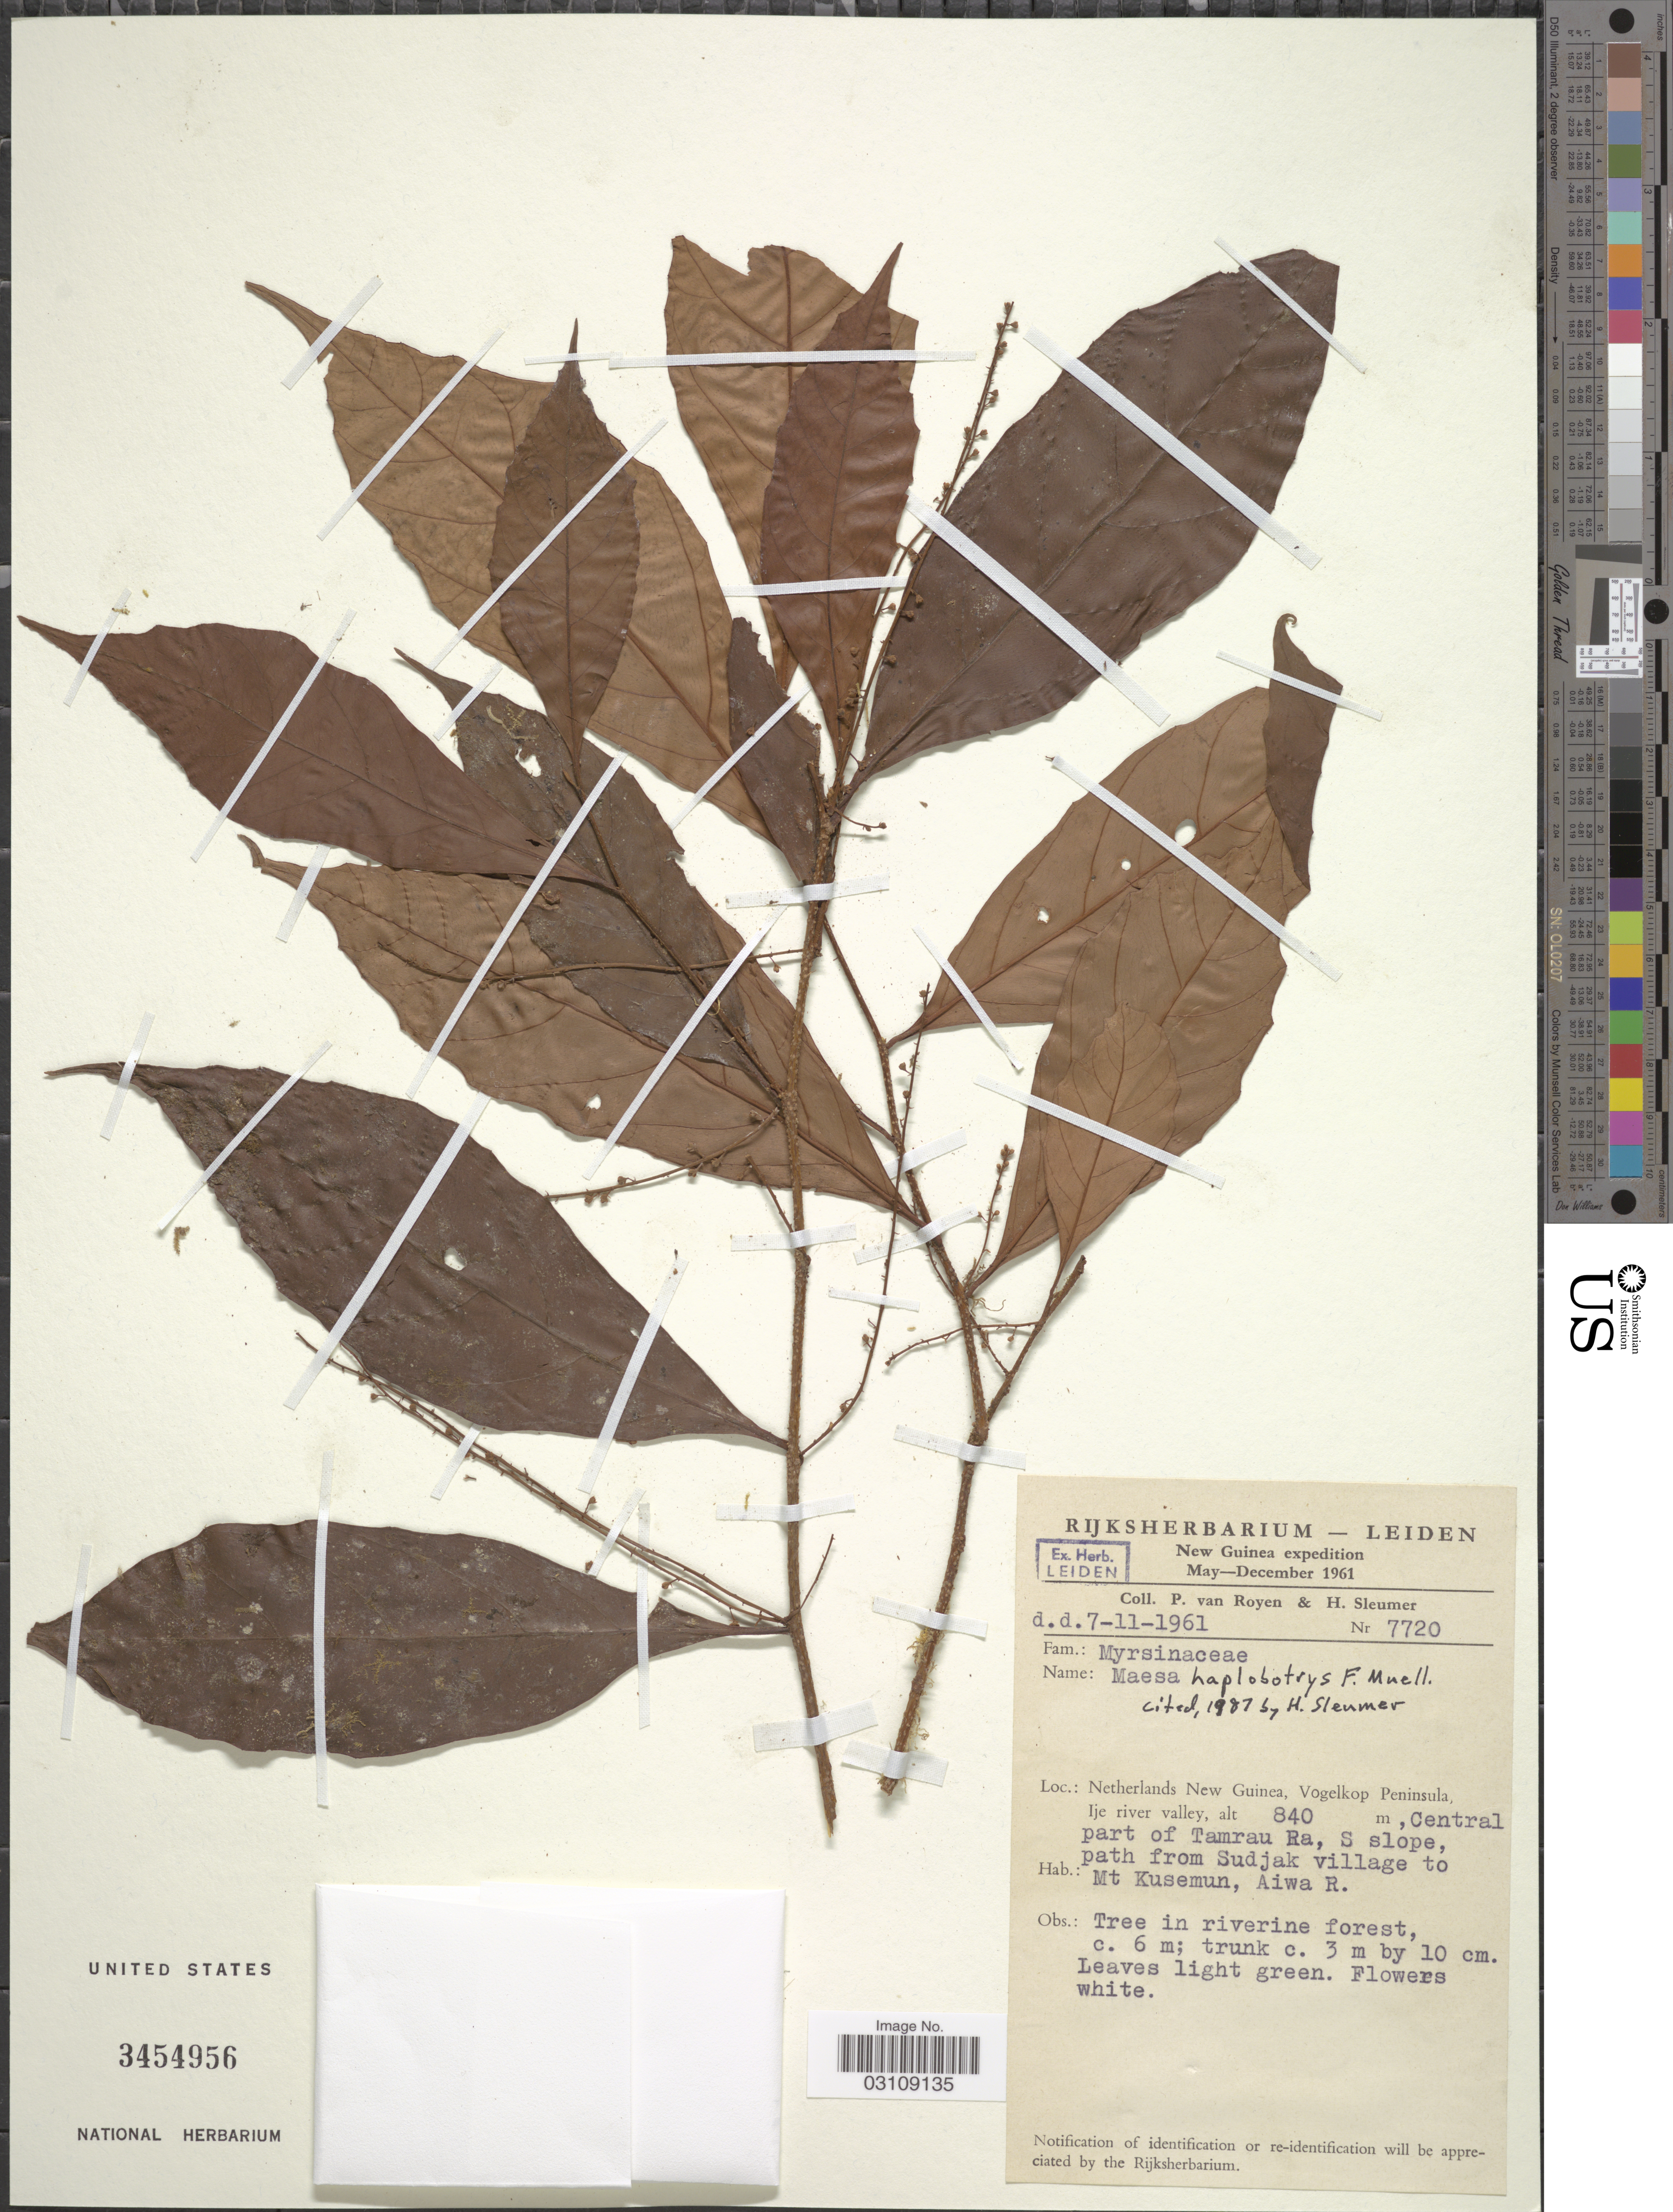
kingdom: Plantae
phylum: Tracheophyta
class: Magnoliopsida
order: Ericales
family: Primulaceae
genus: Maesa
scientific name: Maesa haplobotrys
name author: F. Muell.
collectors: P. van Royen & H. O. Sleumer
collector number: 7720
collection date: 1961-11-07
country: Indonesia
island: New Guinea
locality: New Guinea, Netherlands New Guinea, Vogelkop Peninsula, Ije river valley, Central part of Tamrau Ra, S slope, path from Sudjak village to Mt Kusemun, Aiwa R.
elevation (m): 840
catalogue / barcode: US 3454956